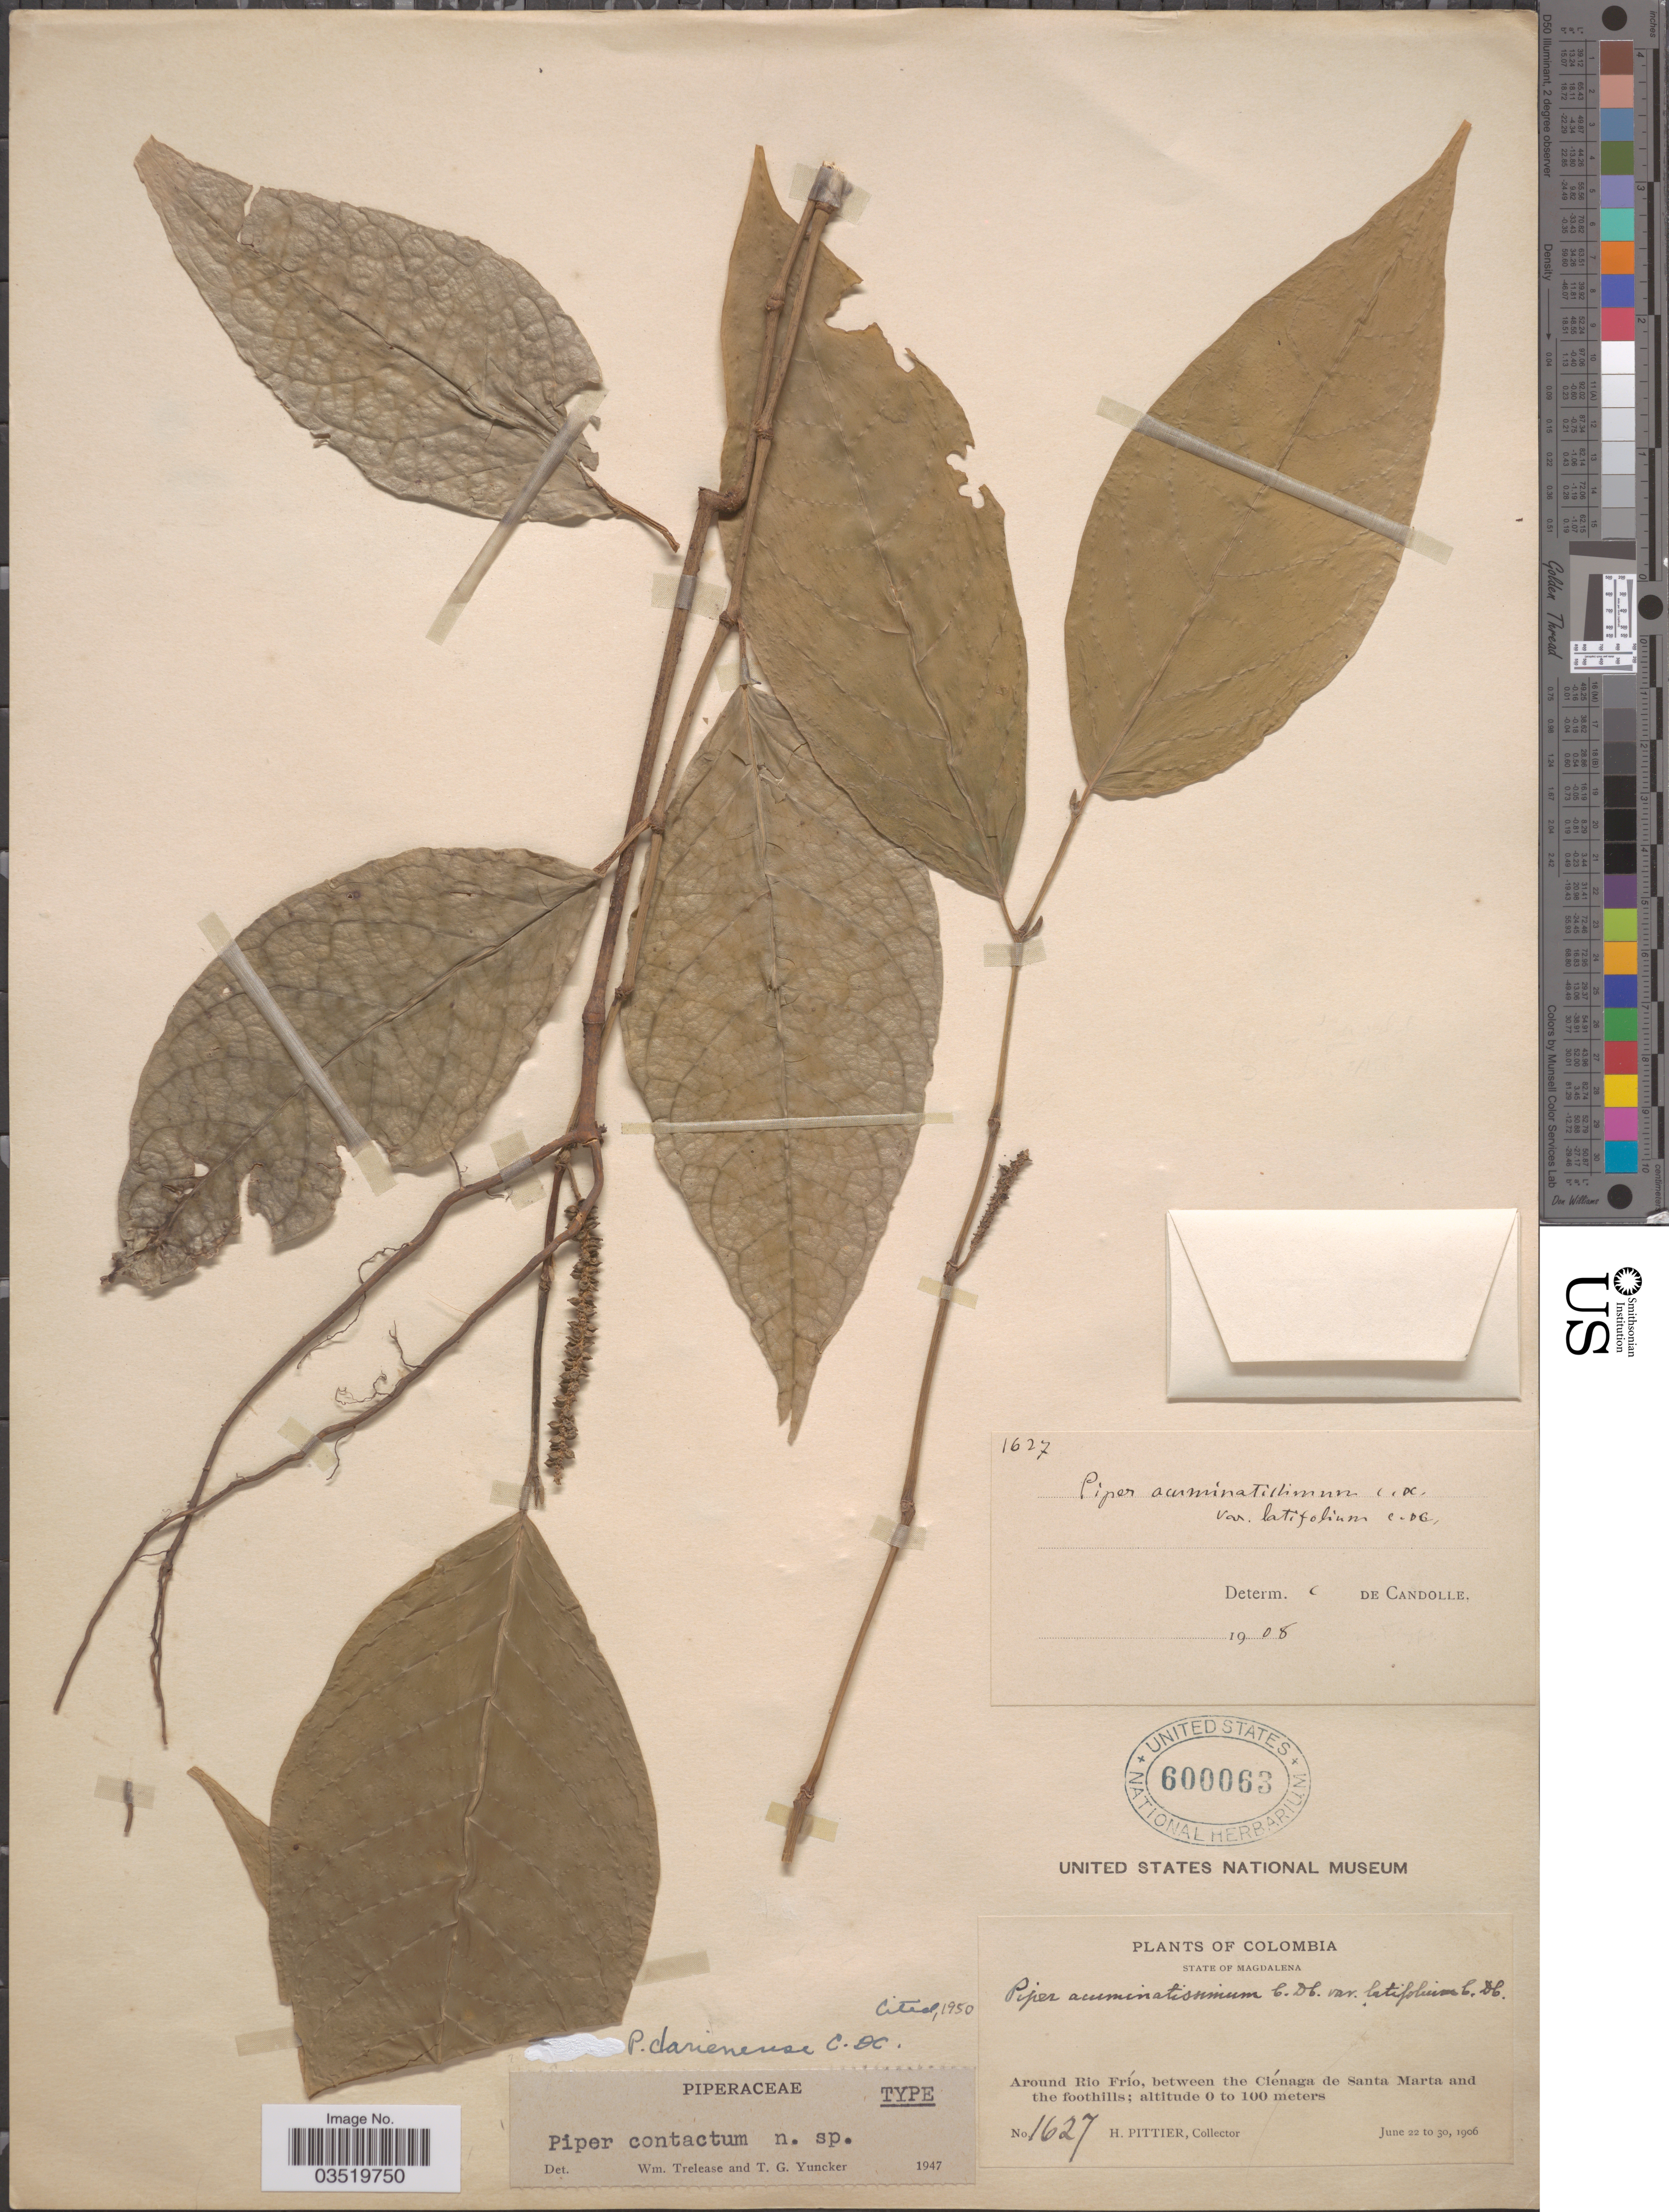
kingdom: Plantae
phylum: Tracheophyta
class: Magnoliopsida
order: Piperales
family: Piperaceae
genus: Piper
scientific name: Piper darienense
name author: C. DC.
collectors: H. F. Pittier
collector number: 1627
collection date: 1906-06-22/1906-06-30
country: Colombia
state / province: Magdalena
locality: Around Rio Frío, between the Ciénaga de Santa Marta and the foothills.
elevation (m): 0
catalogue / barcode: US 600063